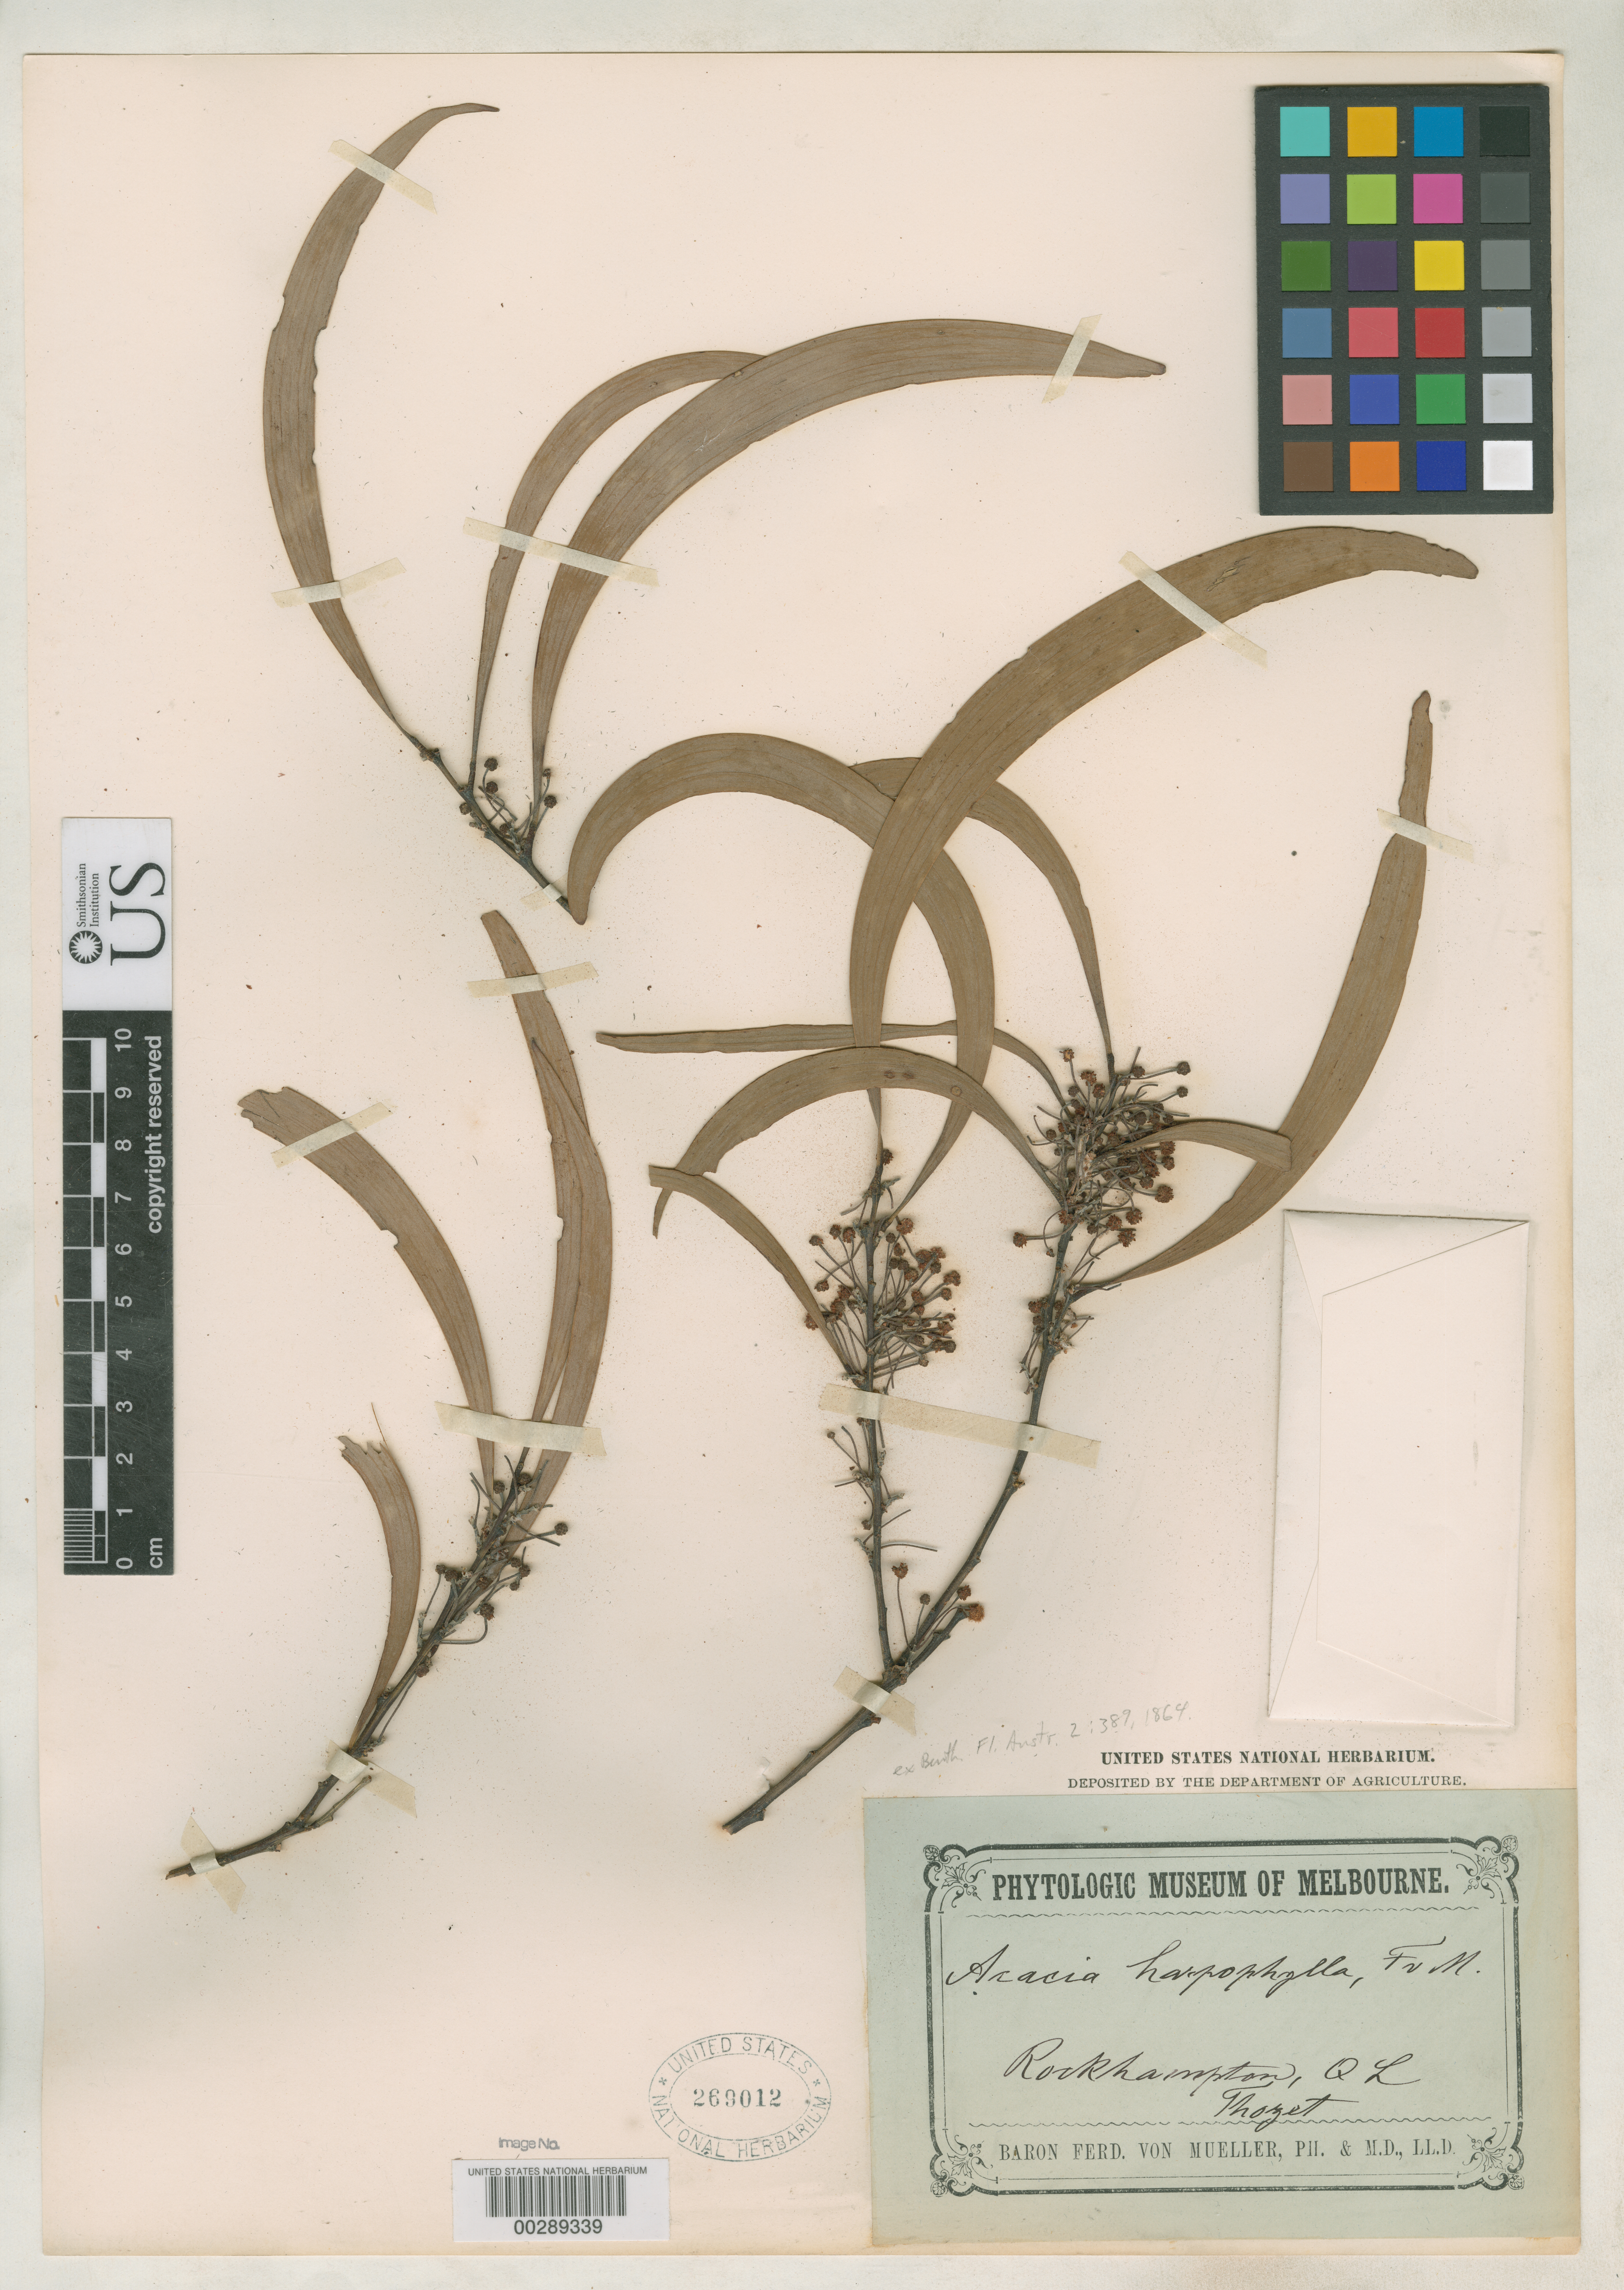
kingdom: Plantae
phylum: Tracheophyta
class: Magnoliopsida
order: Fabales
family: Fabaceae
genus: Acacia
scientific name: Acacia harpophylla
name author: F. Muell. ex Benth.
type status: Possible Isotype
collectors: A. Thozet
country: Australia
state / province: Queensland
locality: Rockhampton.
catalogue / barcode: US 269012